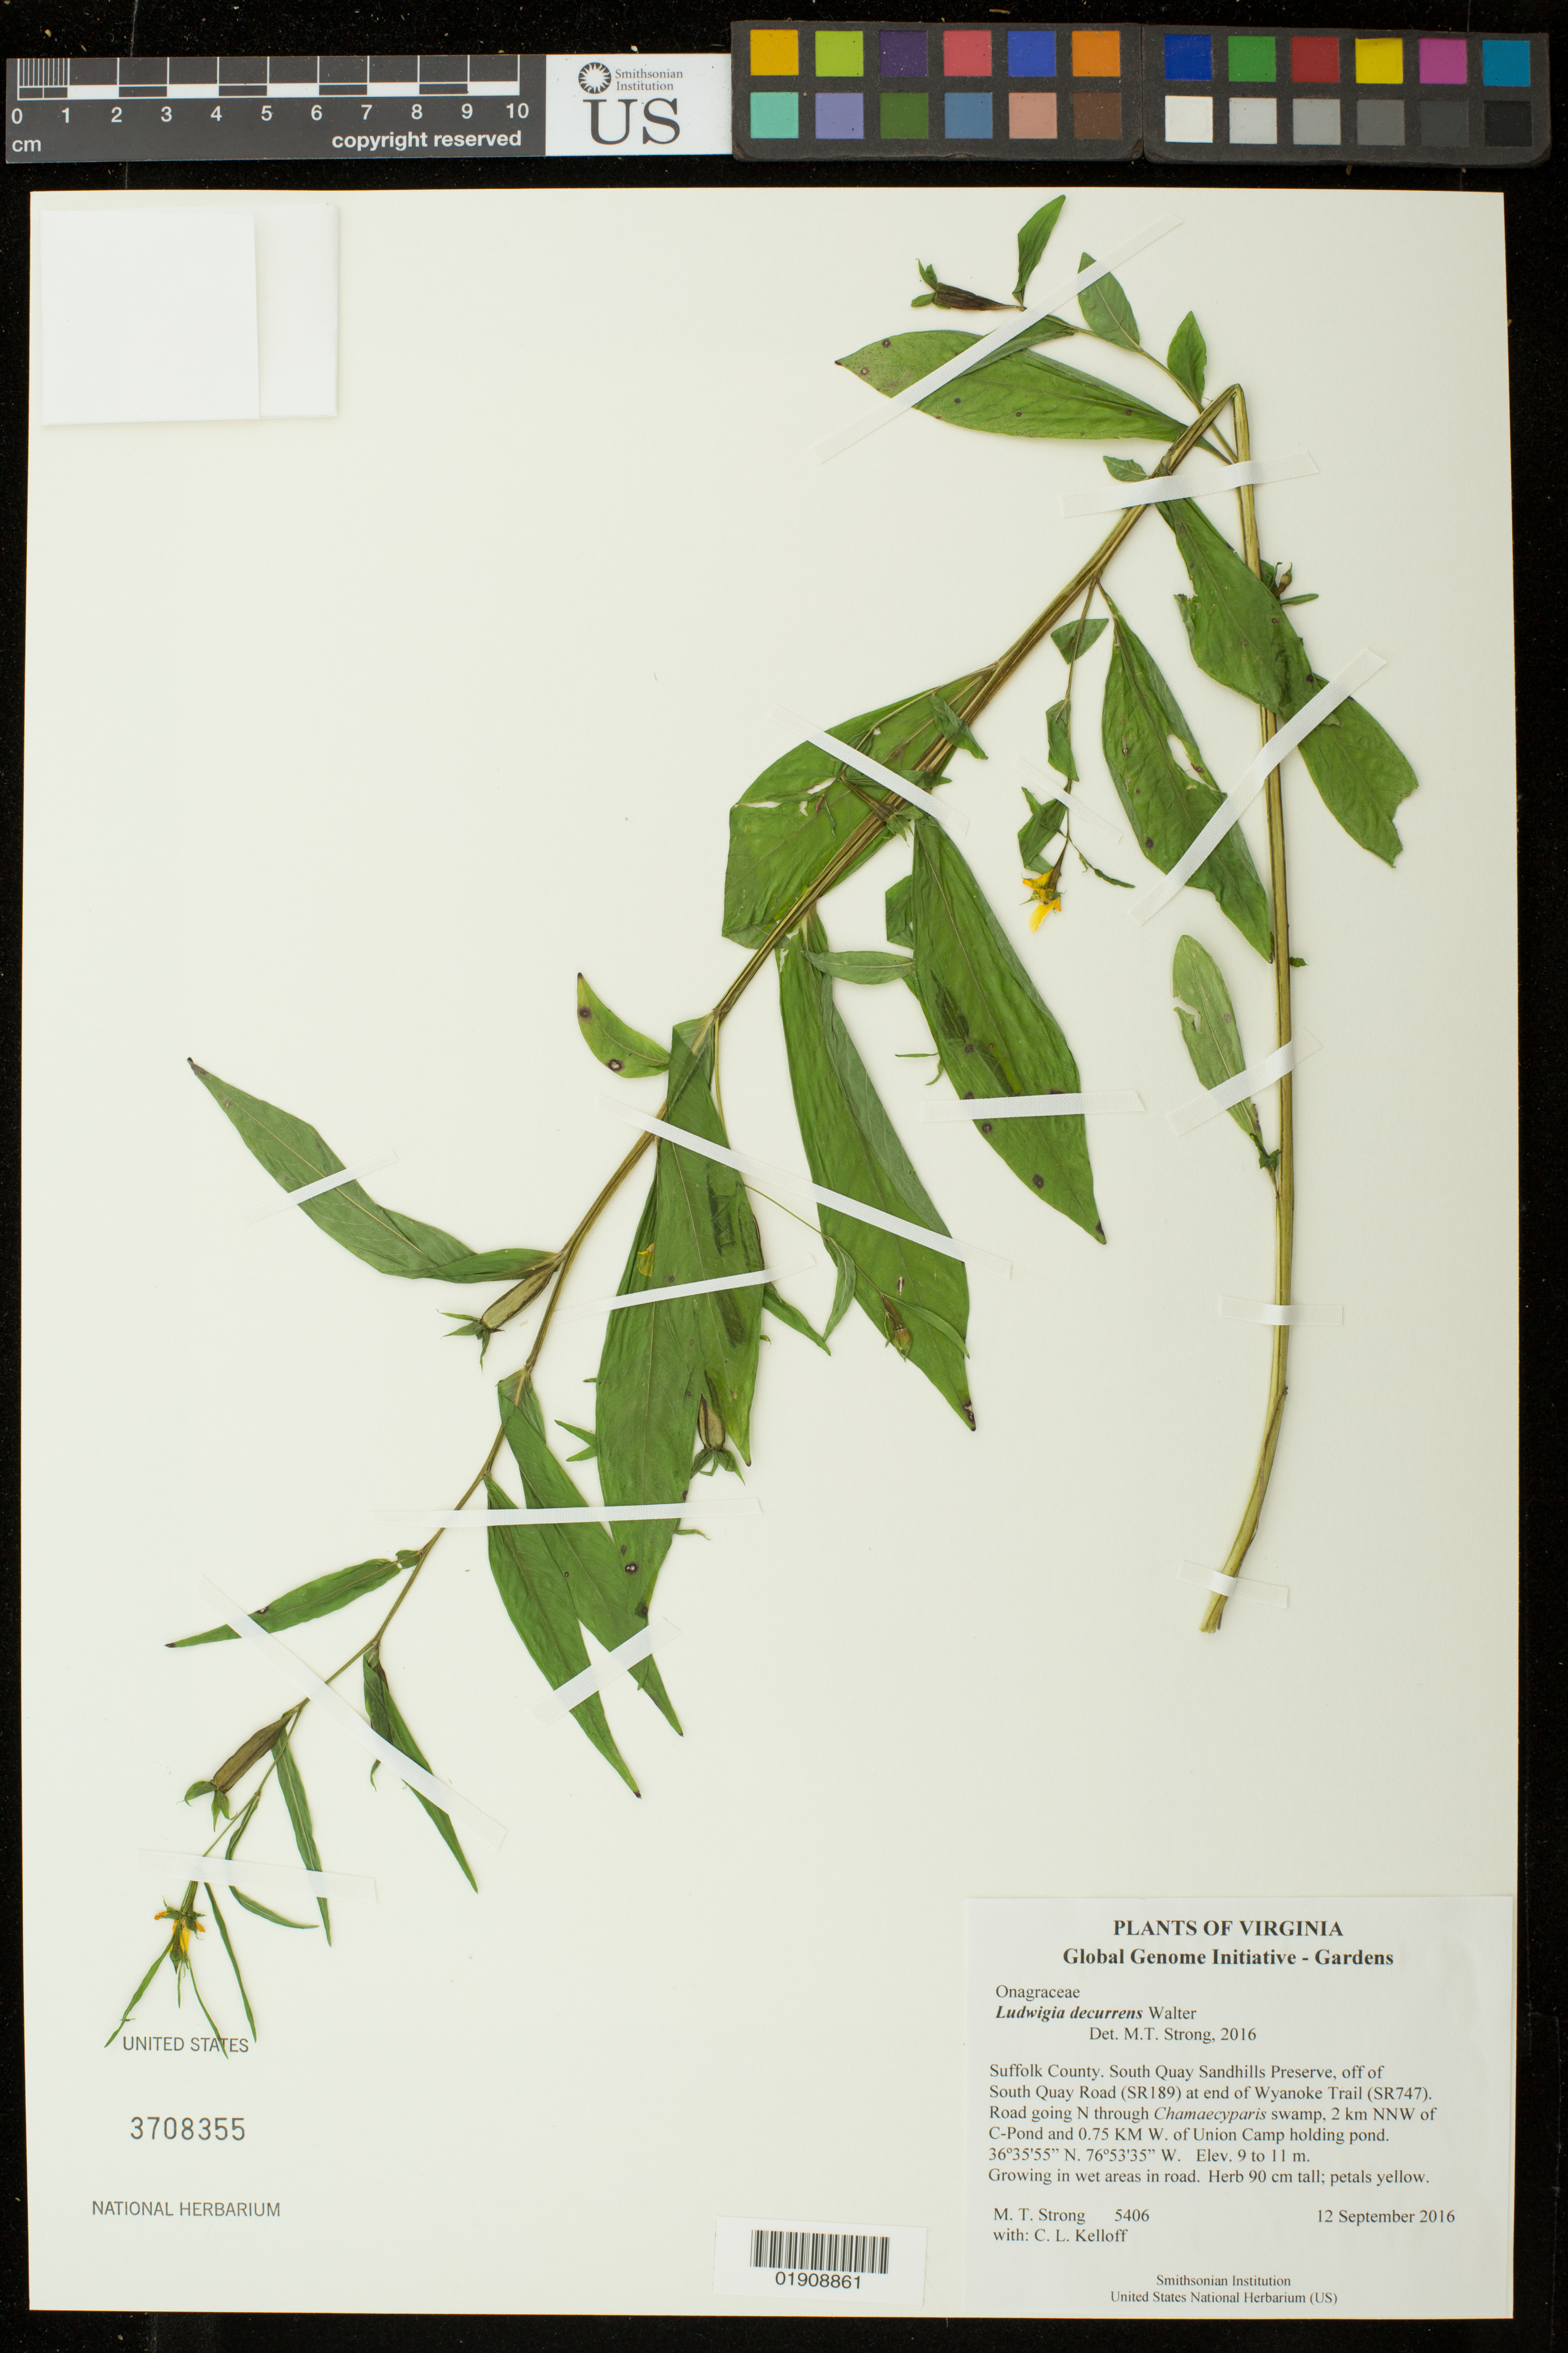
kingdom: Plantae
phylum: Tracheophyta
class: Magnoliopsida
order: Myrtales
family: Onagraceae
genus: Ludwigia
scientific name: Ludwigia decurrens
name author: Walter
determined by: Strong, Mark T., (BOT), Smithsonian Institution - National Museum of Natural History (UNITED STATES)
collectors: M. T. Strong & C. L. Kelloff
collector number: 5406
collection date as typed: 12 September 2016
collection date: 2016-09-12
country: United States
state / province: Virginia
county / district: City of Suffolk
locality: South Quay Sandhill Preserve. Off of South Quay Road (SR189) at end of Wyanoke Trail (SR747). Road going N through Chamaecyparis swamp, 2 km NNW of C-Pond and 0.75 KM W of Union Camp holding pond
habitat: Growing in wet areas in road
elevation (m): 9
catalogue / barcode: US 3708355